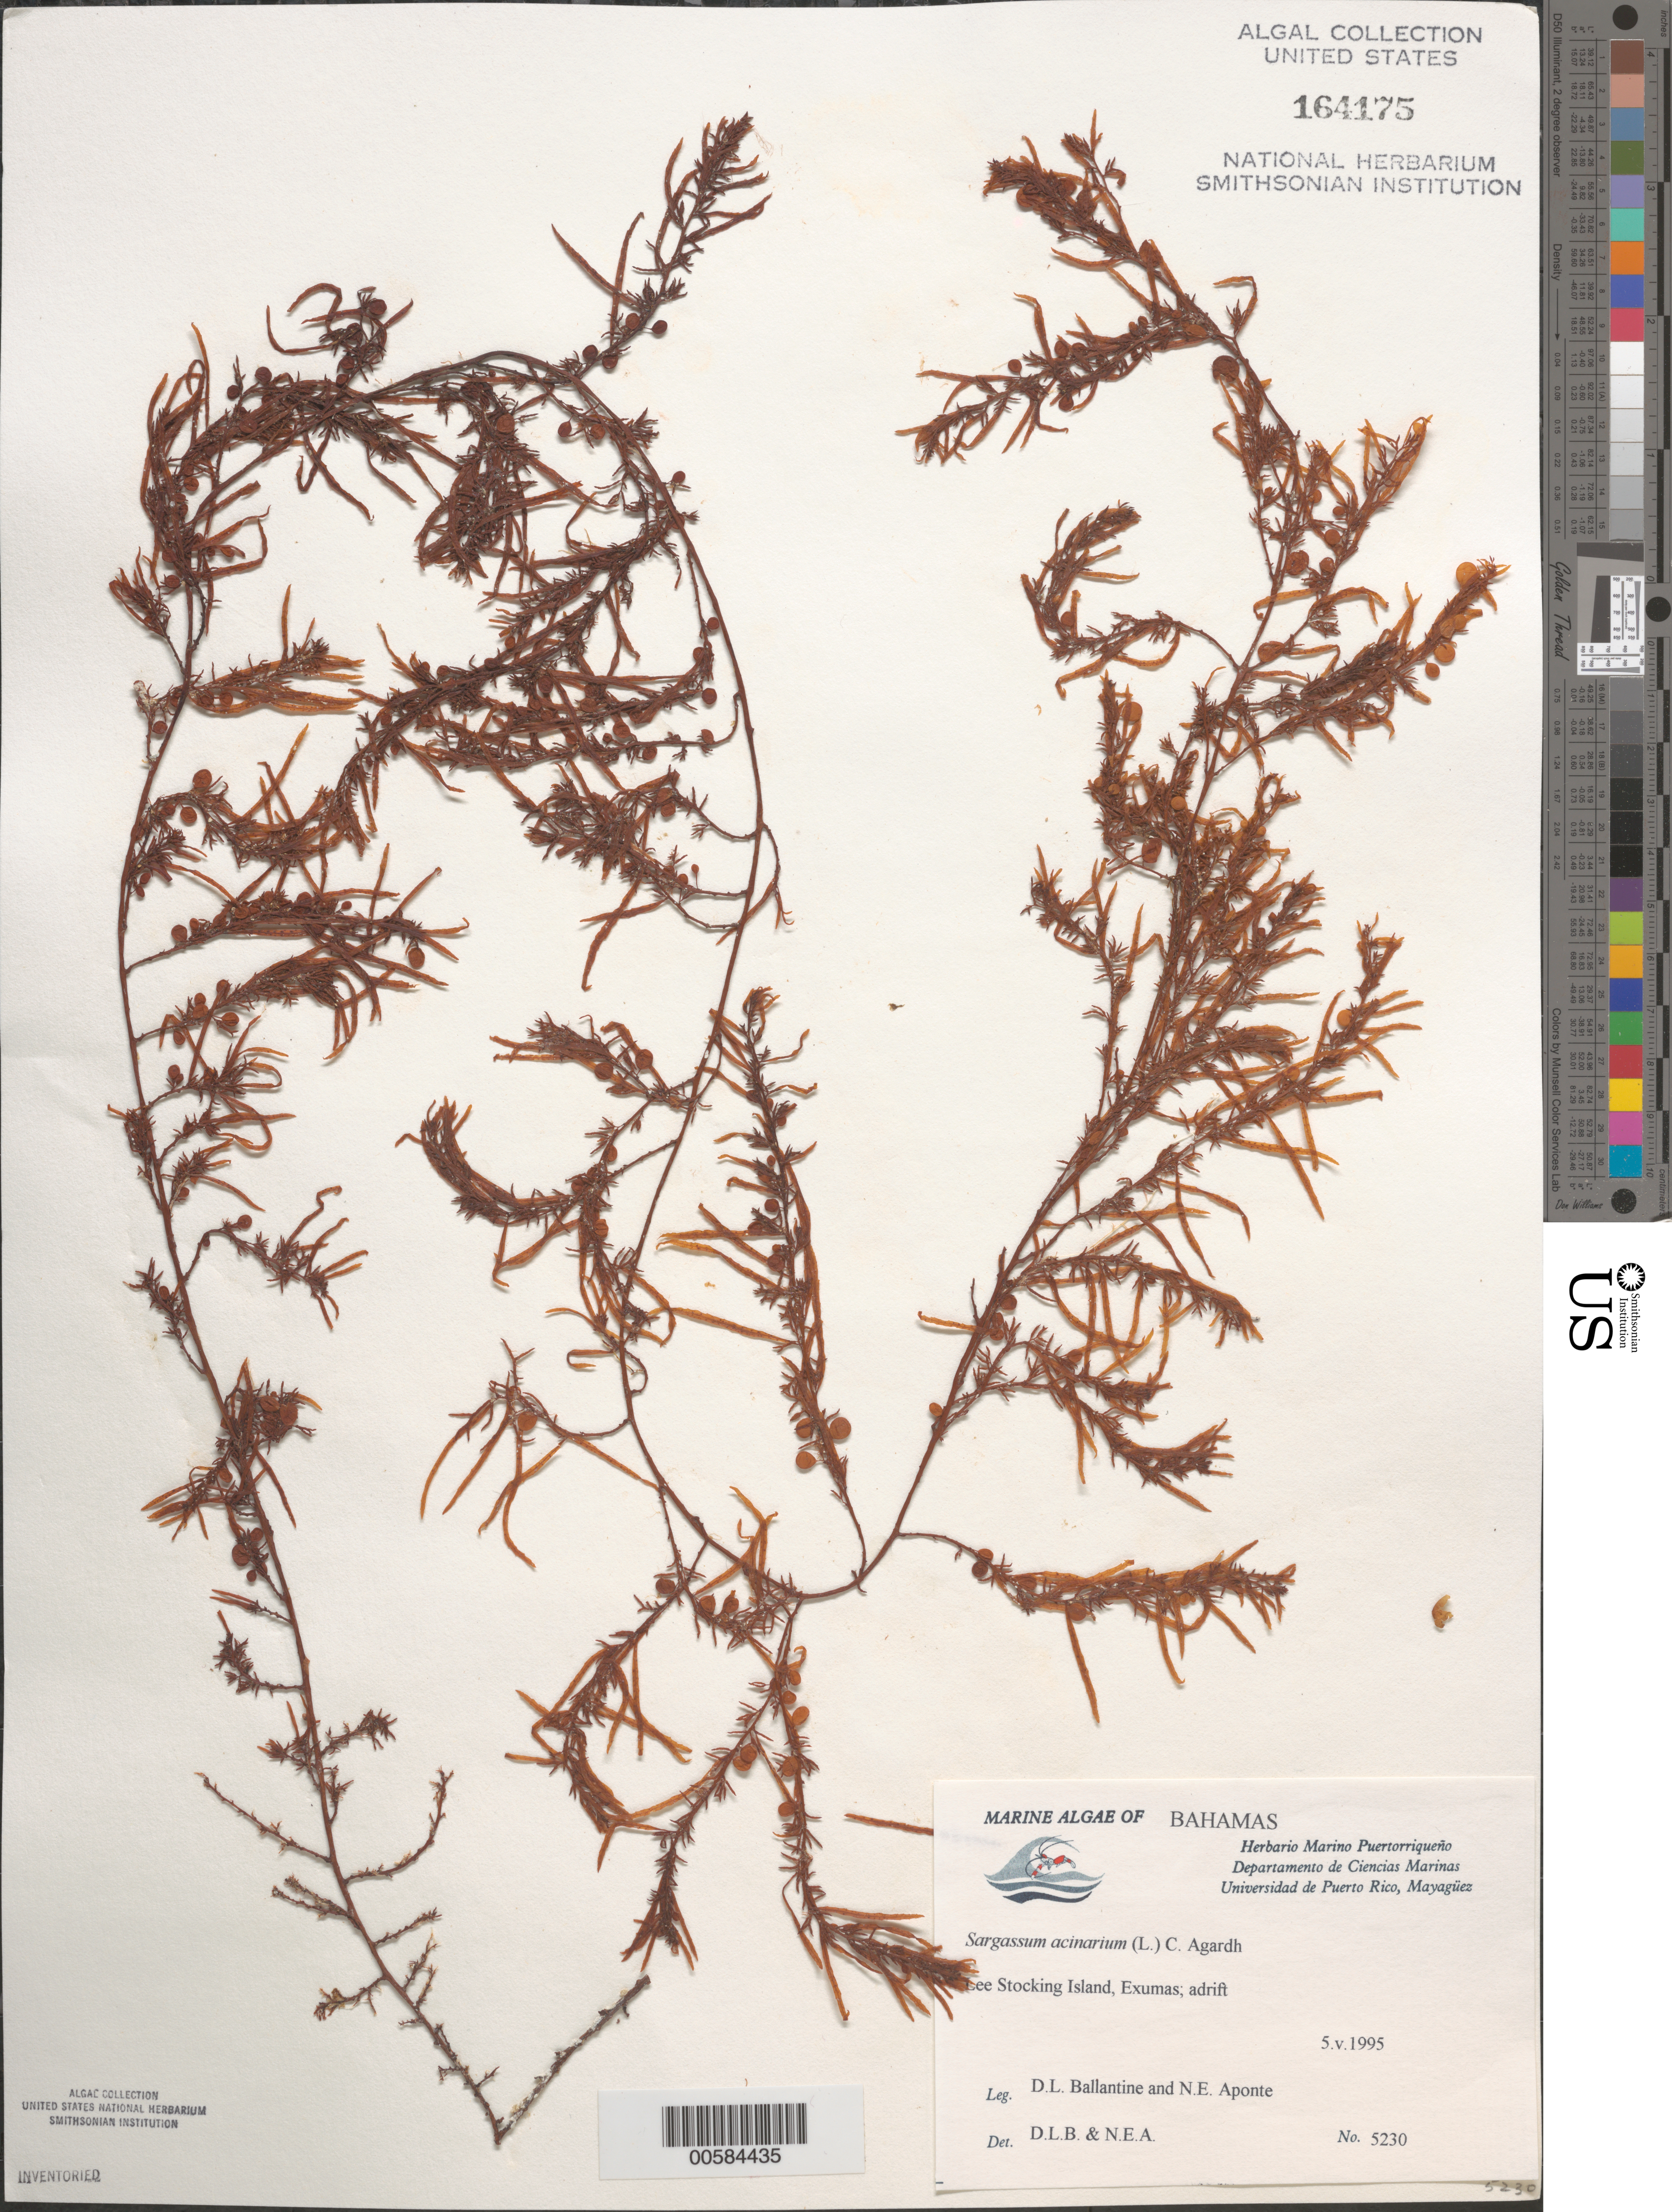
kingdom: Chromista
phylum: Ochrophyta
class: Phaeophyceae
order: Fucales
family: Sargassaceae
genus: Sargassum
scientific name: Sargassum acinarium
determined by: Ballantine, D. L.; Aponte, N. E.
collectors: D.L. Ballantine & N. E. Aponte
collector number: DLB 5230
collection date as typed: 05 May 1995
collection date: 1995-05-05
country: Bahamas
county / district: Exuma District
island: Lee Stocking Island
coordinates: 23 46'78"N, 76 05'00"W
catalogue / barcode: US 164175